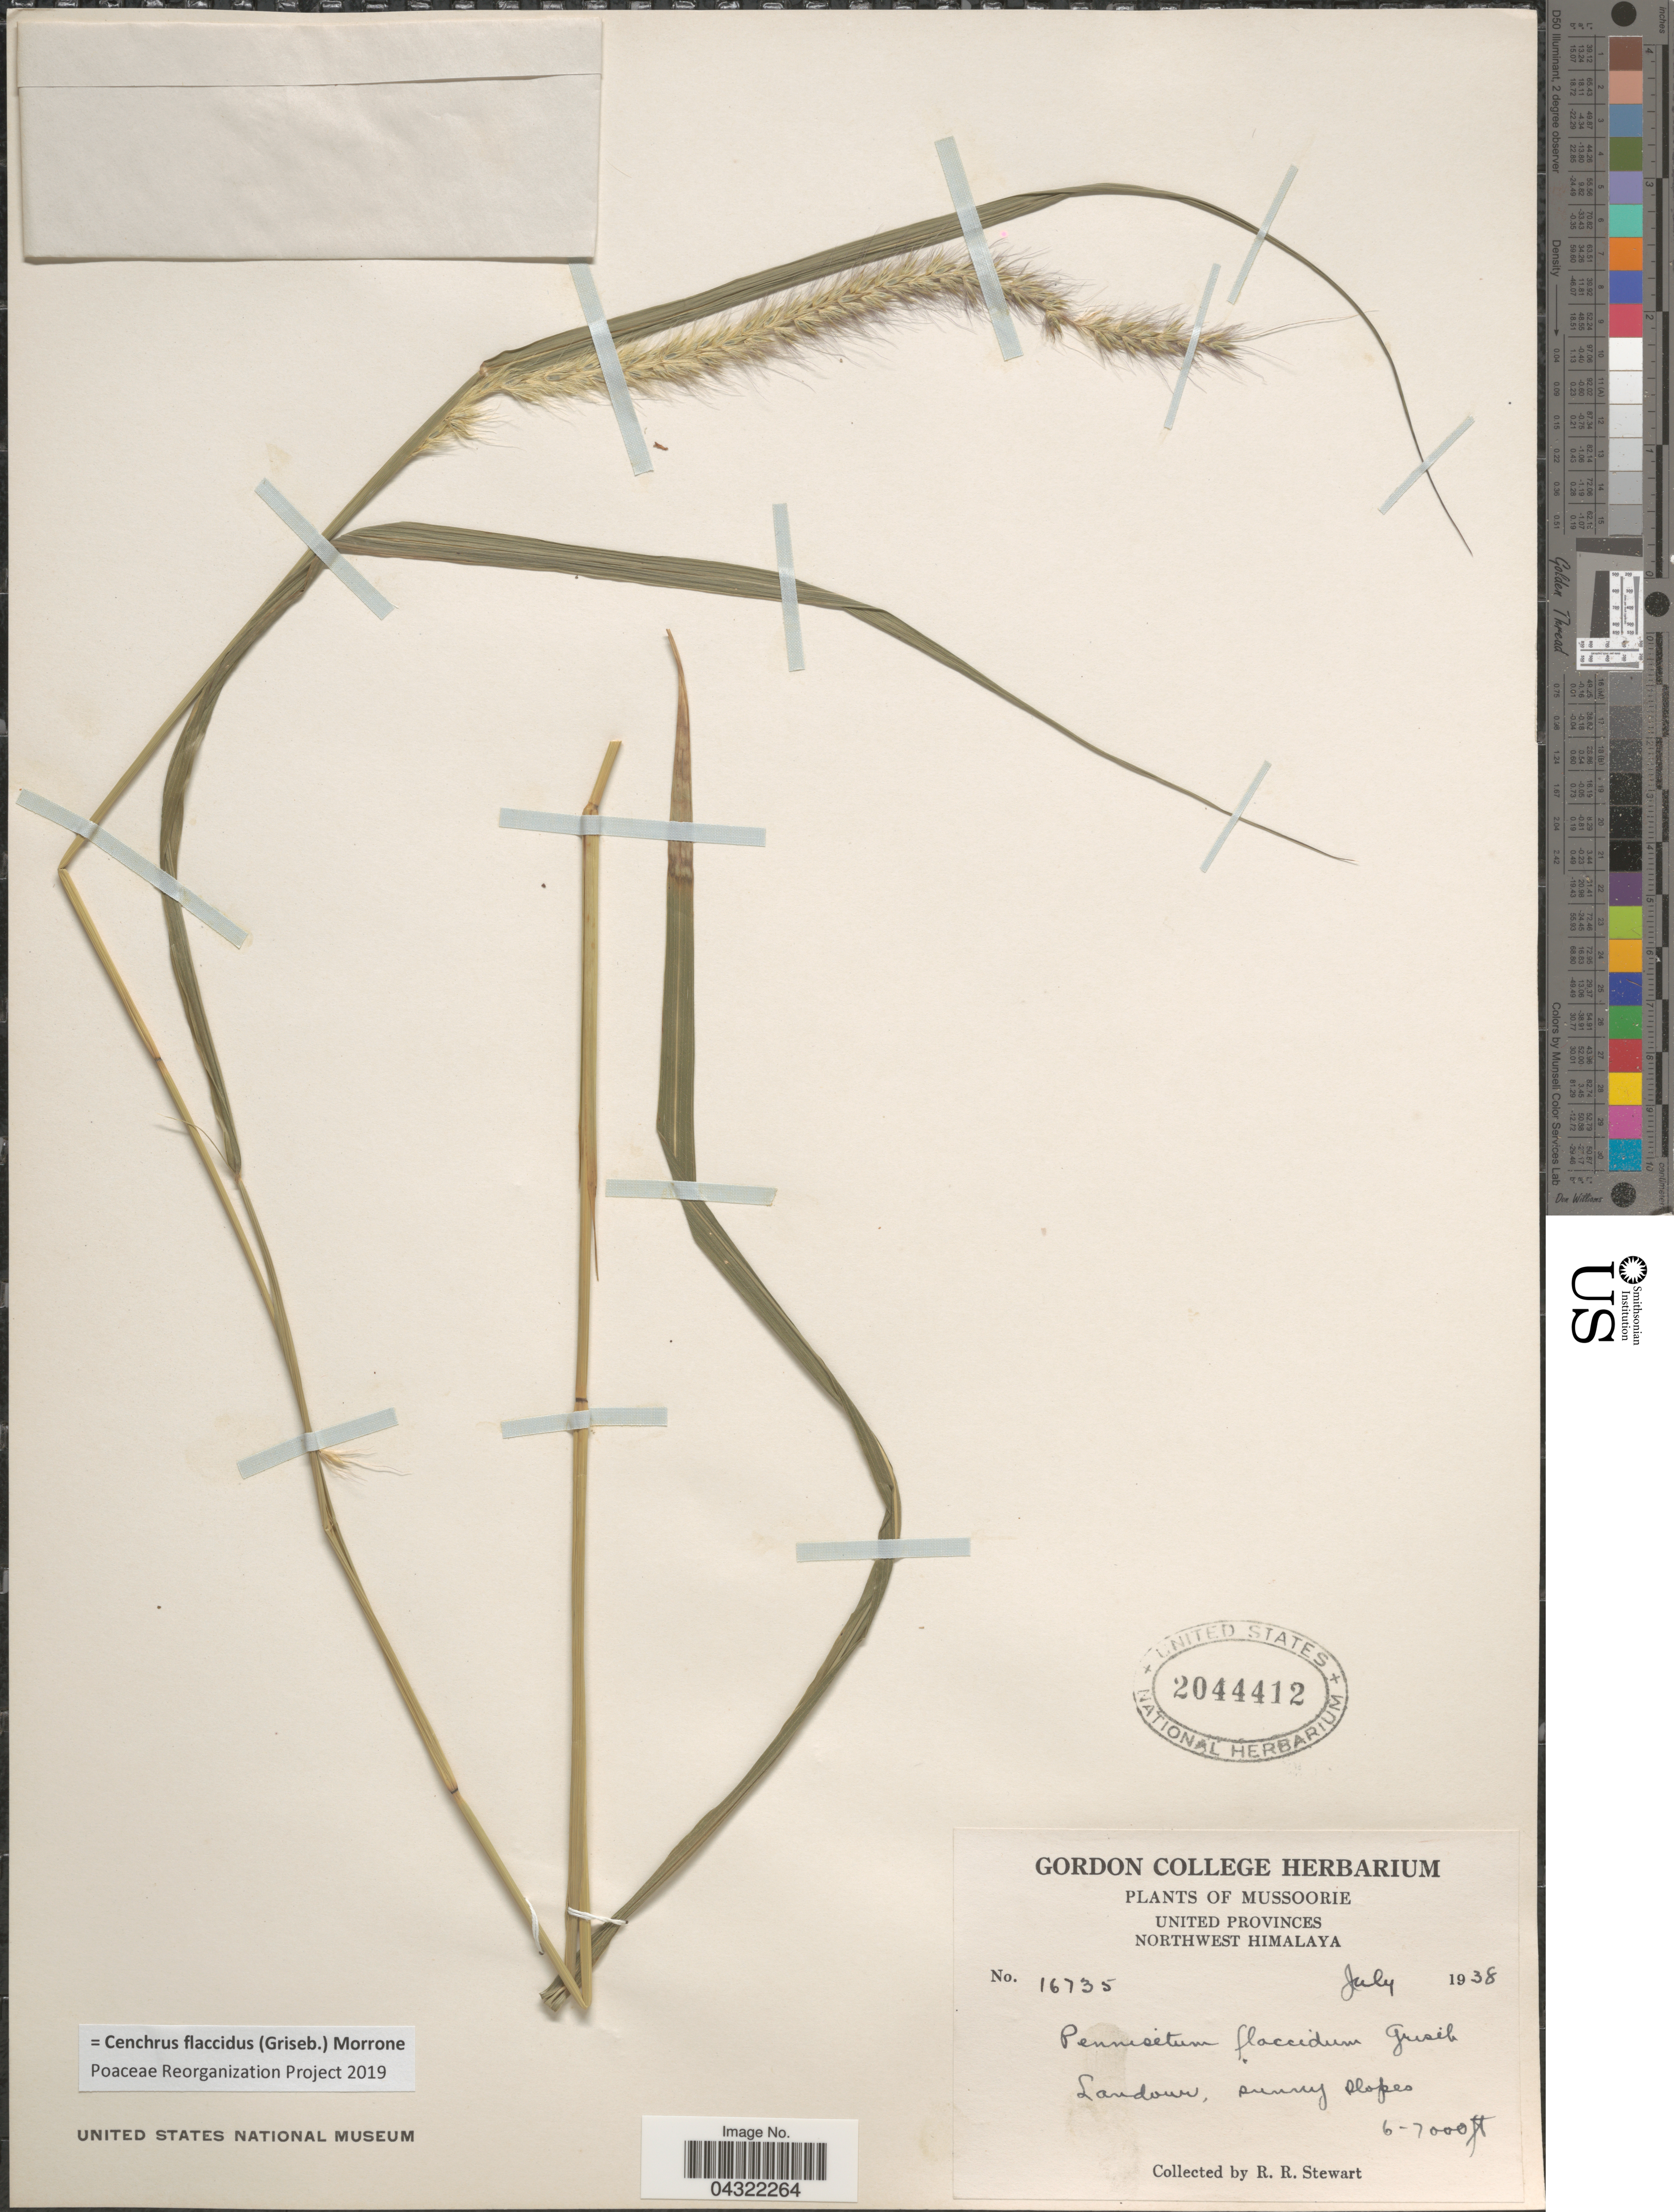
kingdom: Plantae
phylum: Tracheophyta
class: Liliopsida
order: Poales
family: Poaceae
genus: Cenchrus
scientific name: Cenchrus flaccidus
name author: (Griseb.) Morrone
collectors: R. Stewart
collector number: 16735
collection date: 1938-07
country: India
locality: Mussoorie. United Provinces. Northwest Himalaya. Landour, sunny slopes.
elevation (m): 1829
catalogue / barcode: US 2044412